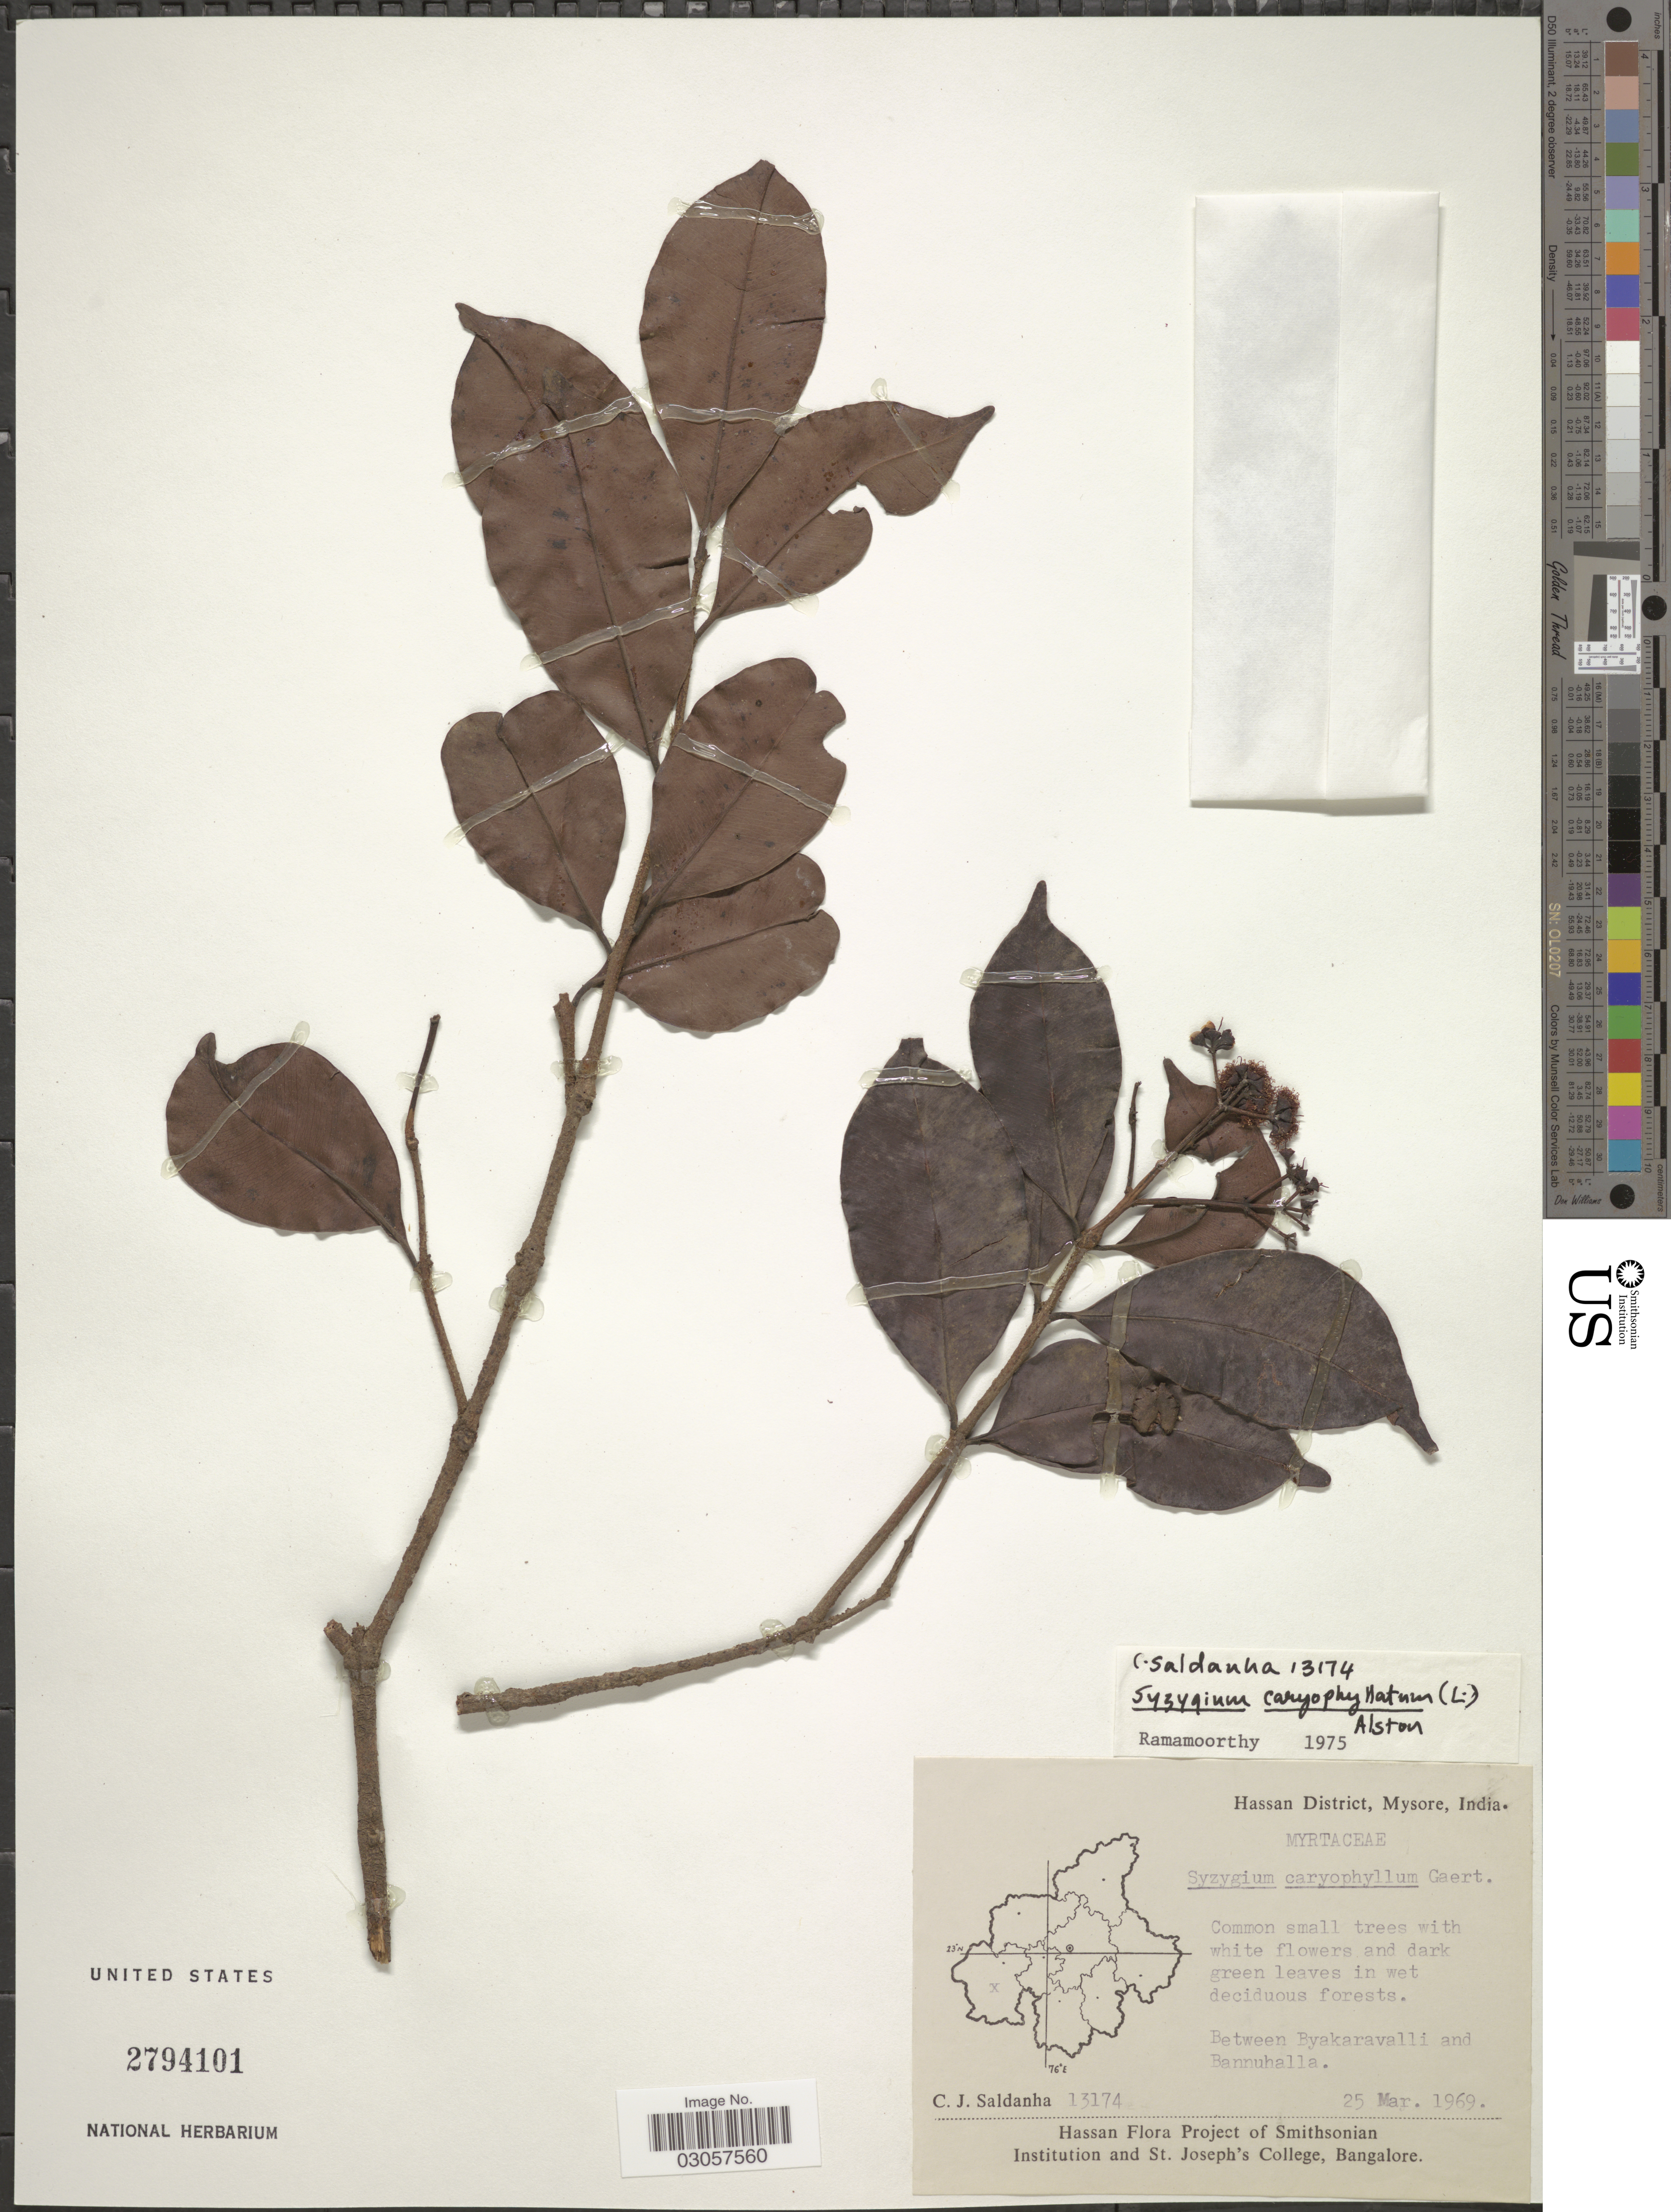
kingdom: Plantae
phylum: Tracheophyta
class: Magnoliopsida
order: Myrtales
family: Myrtaceae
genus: Syzygium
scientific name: Syzygium caryophyllatum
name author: (L.) Alston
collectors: C. J. Saldanha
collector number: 13174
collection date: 1969-03-25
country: India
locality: Hassan District, Mysore, India, Between Byakaravalli and Bannuhalla.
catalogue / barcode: US 2794101